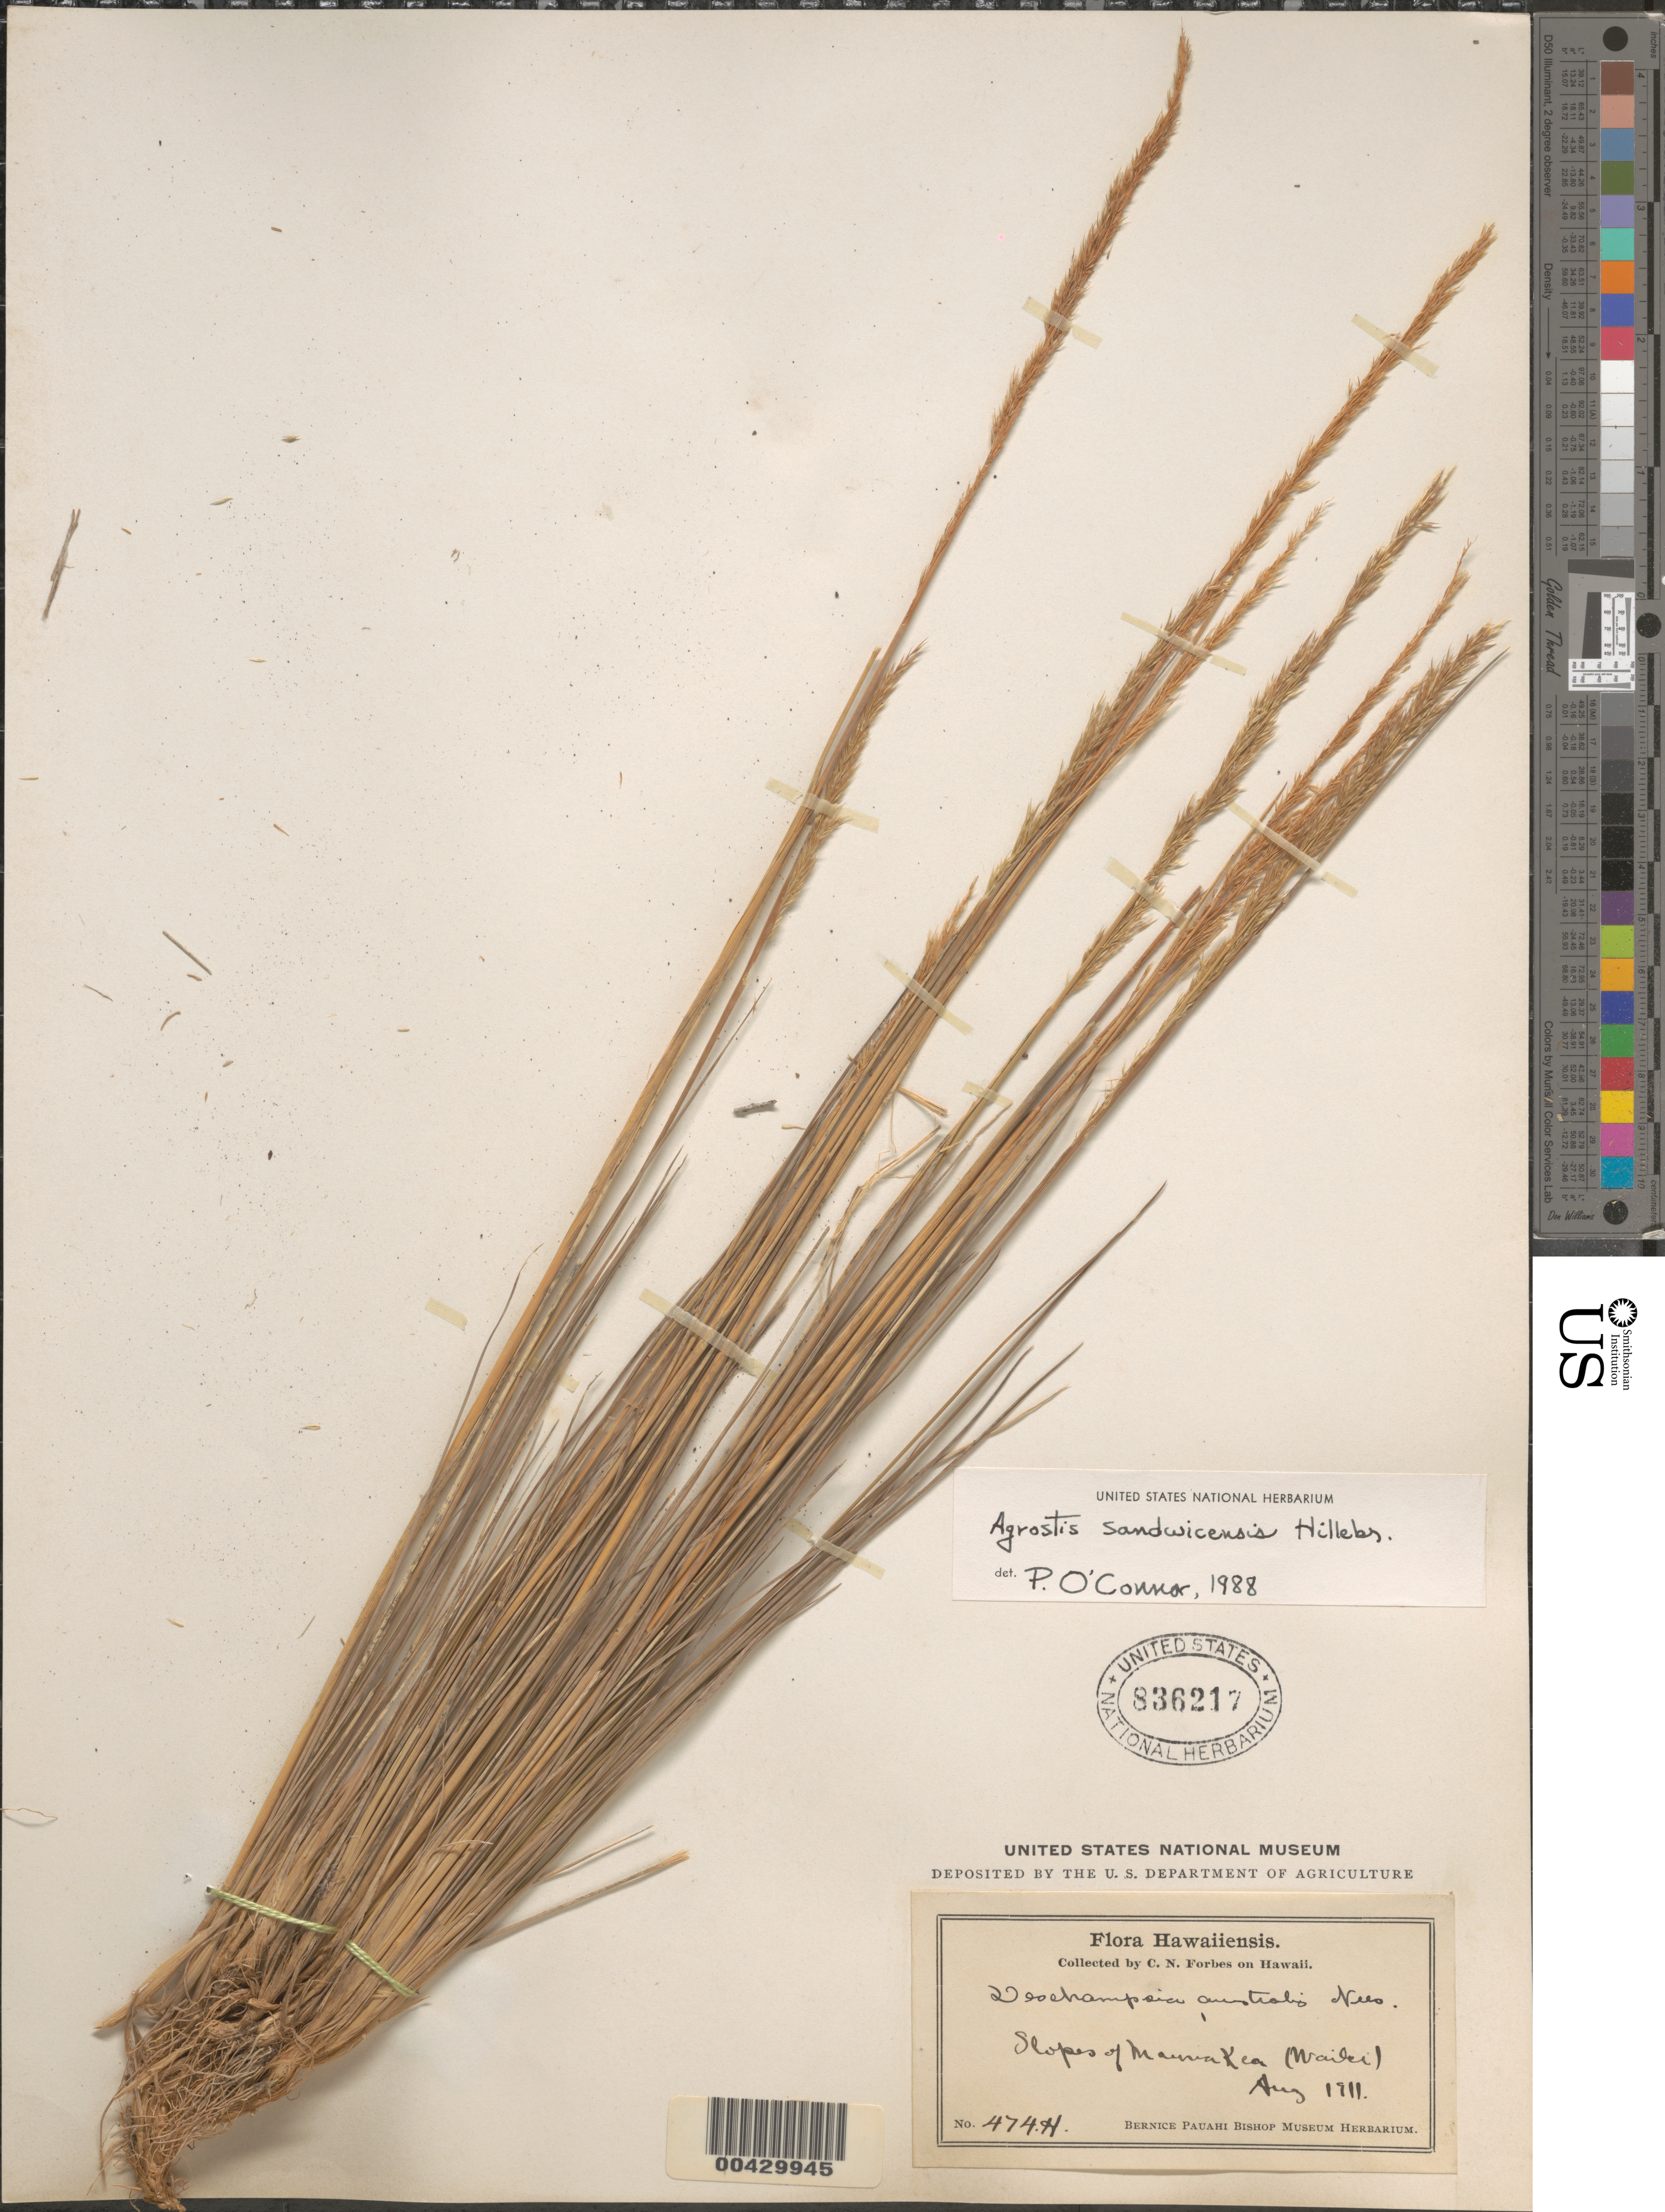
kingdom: Plantae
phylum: Tracheophyta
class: Liliopsida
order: Poales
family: Poaceae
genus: Agrostis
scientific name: Agrostis sandwicensis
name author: Hillebr.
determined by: O'Connor, P.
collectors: C. N. Forbes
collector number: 474.H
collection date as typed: Aug 1911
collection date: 1911-08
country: United States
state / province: Hawaii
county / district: Hawaii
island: Hawaii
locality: slopes of Mauna Kea (Wailei)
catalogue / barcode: US 836217